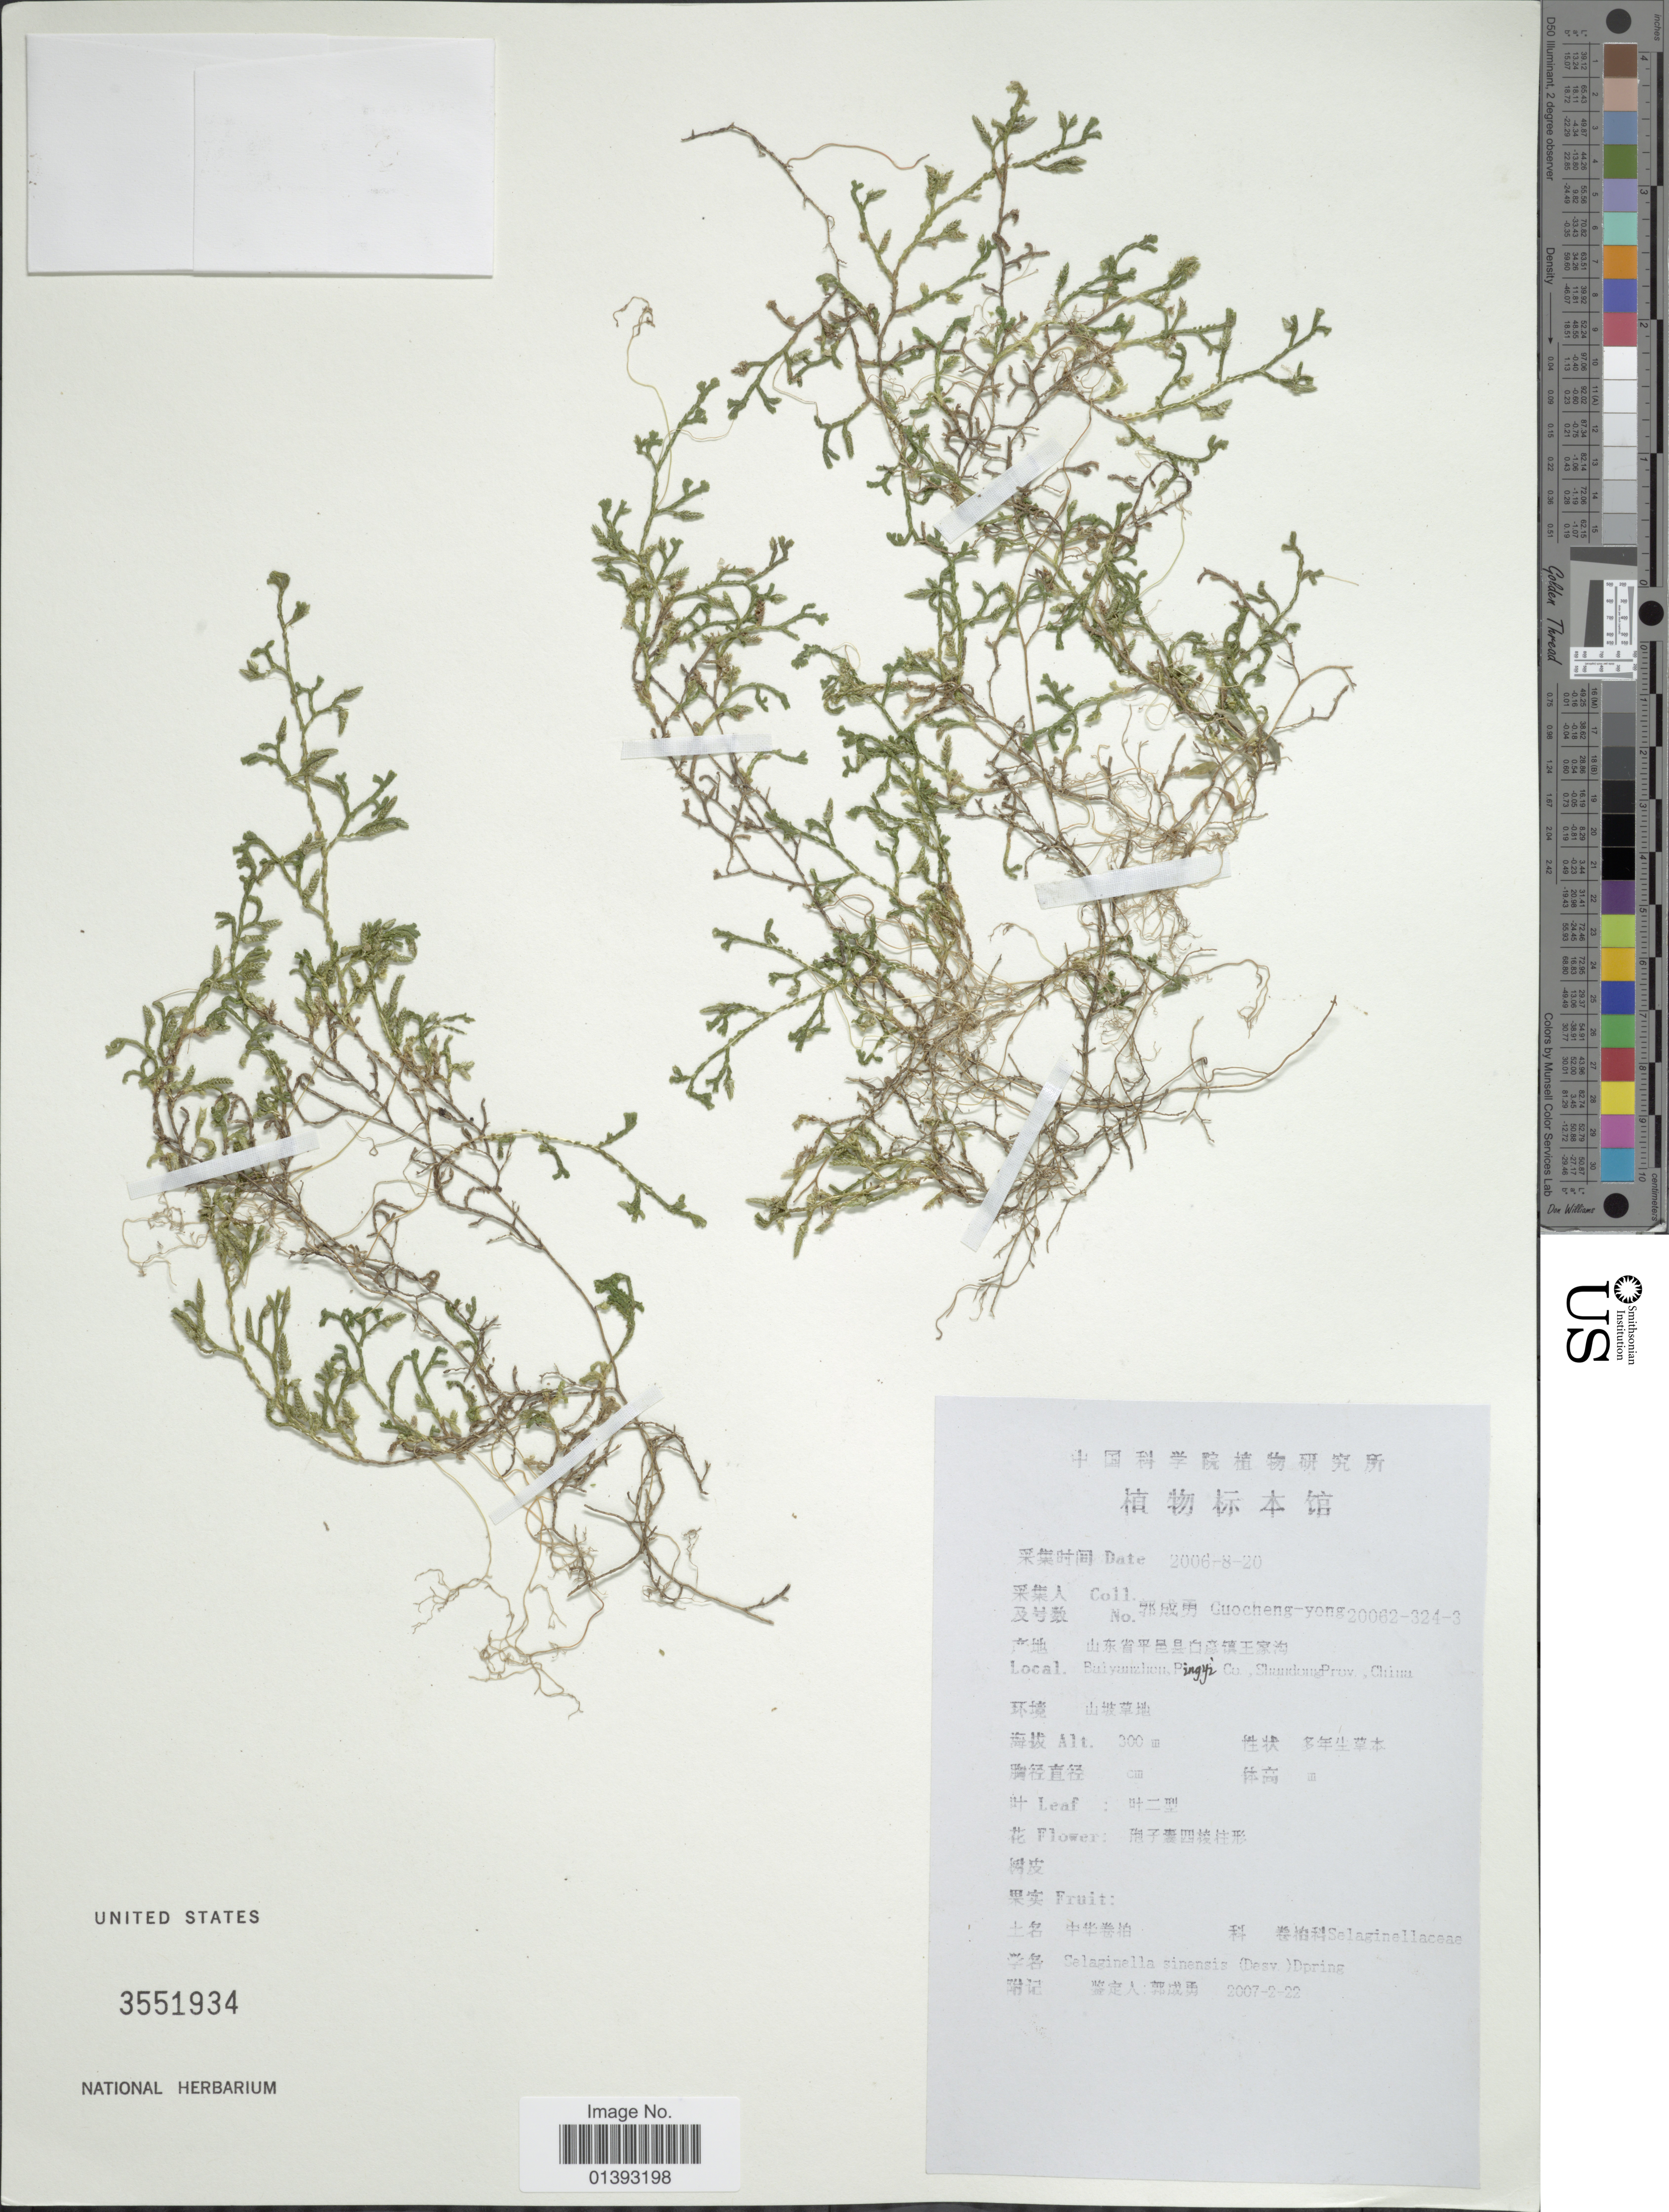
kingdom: Plantae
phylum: Tracheophyta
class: Lycopodiopsida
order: Selaginellales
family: Selaginellaceae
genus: Selaginella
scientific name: Selaginella sinensis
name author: (Desv.) Spring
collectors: Guo cheng-yong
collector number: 20062-324-3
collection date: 2006-08-20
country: China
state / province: Shandong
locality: Baiyanzinon Pingyi Co., Shundong Prov. [interpreted]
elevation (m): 300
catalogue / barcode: US 3551934